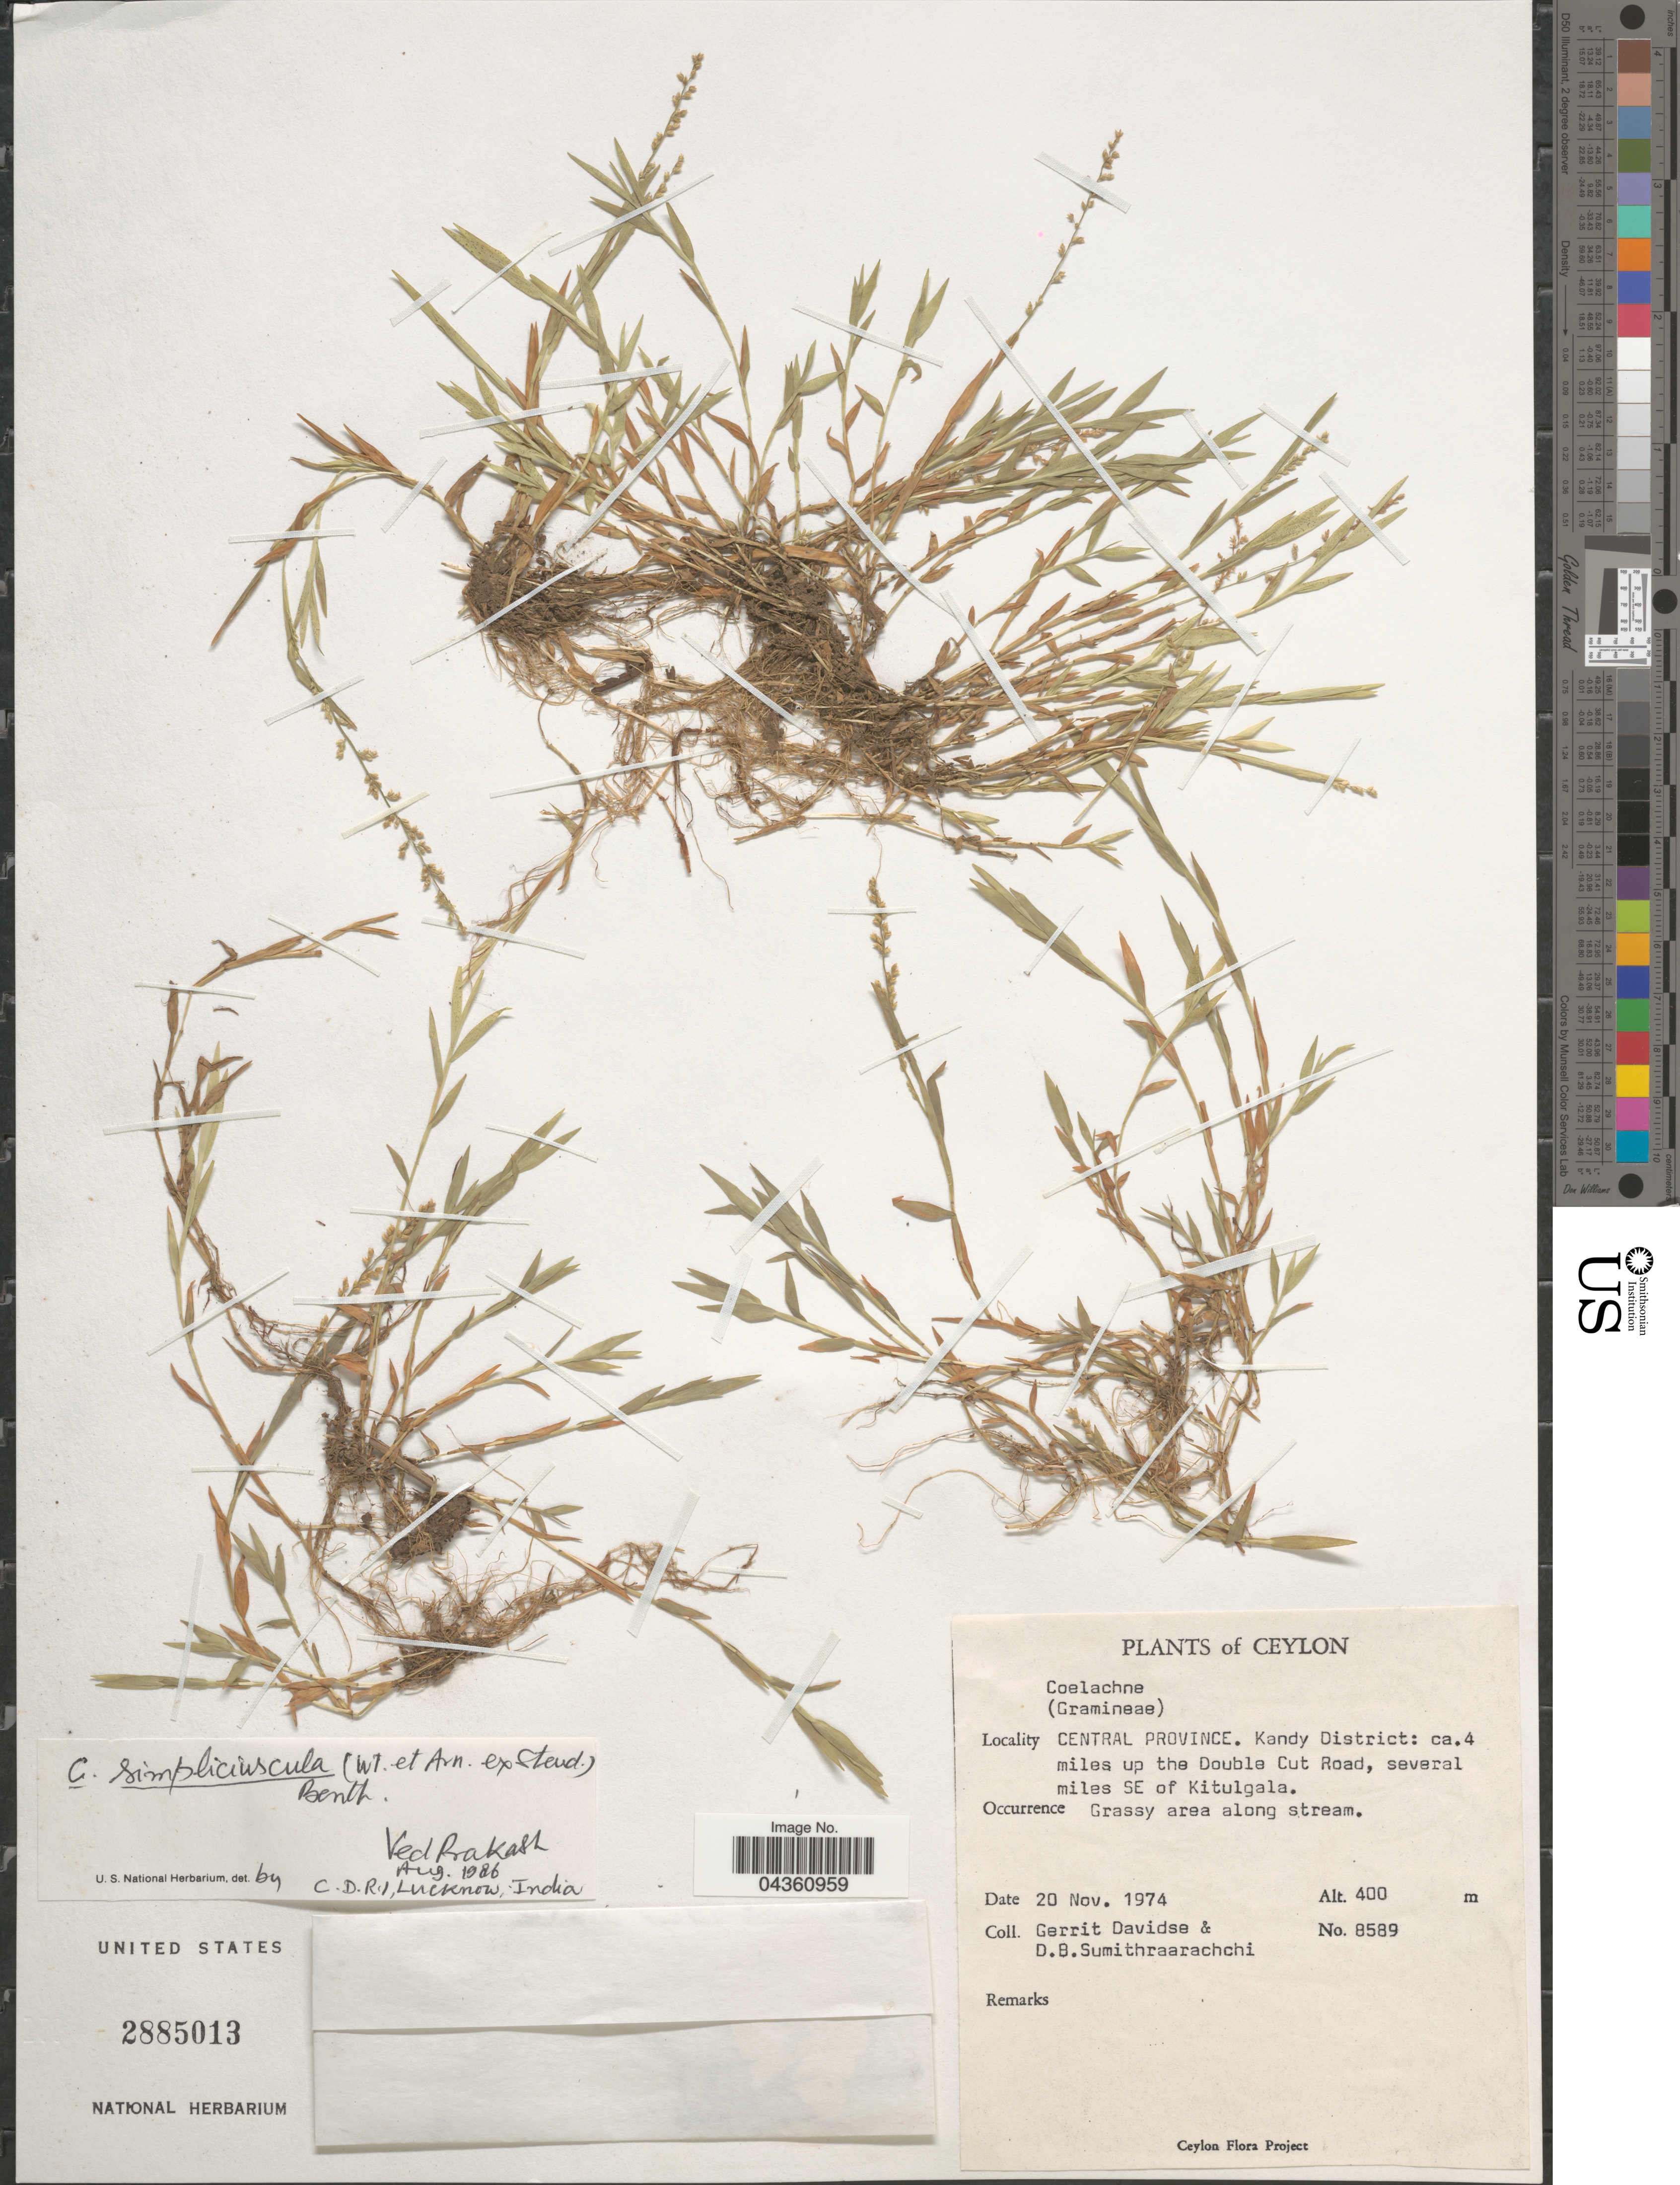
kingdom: Plantae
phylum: Tracheophyta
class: Liliopsida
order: Poales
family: Poaceae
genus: Coelachne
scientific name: Coelachne simpliciuscula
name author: (Wight & Arn. ex Steud.) Munro ex Benth.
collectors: G. Davidse & D. B. Sumithraarachchi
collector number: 8589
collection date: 1974-11-20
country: Sri Lanka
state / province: Central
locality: Ceylon. Kandy District: ca.4 miles up the Double Cut Road, several miles SE of Kitulgala.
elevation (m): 400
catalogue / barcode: US 2885013